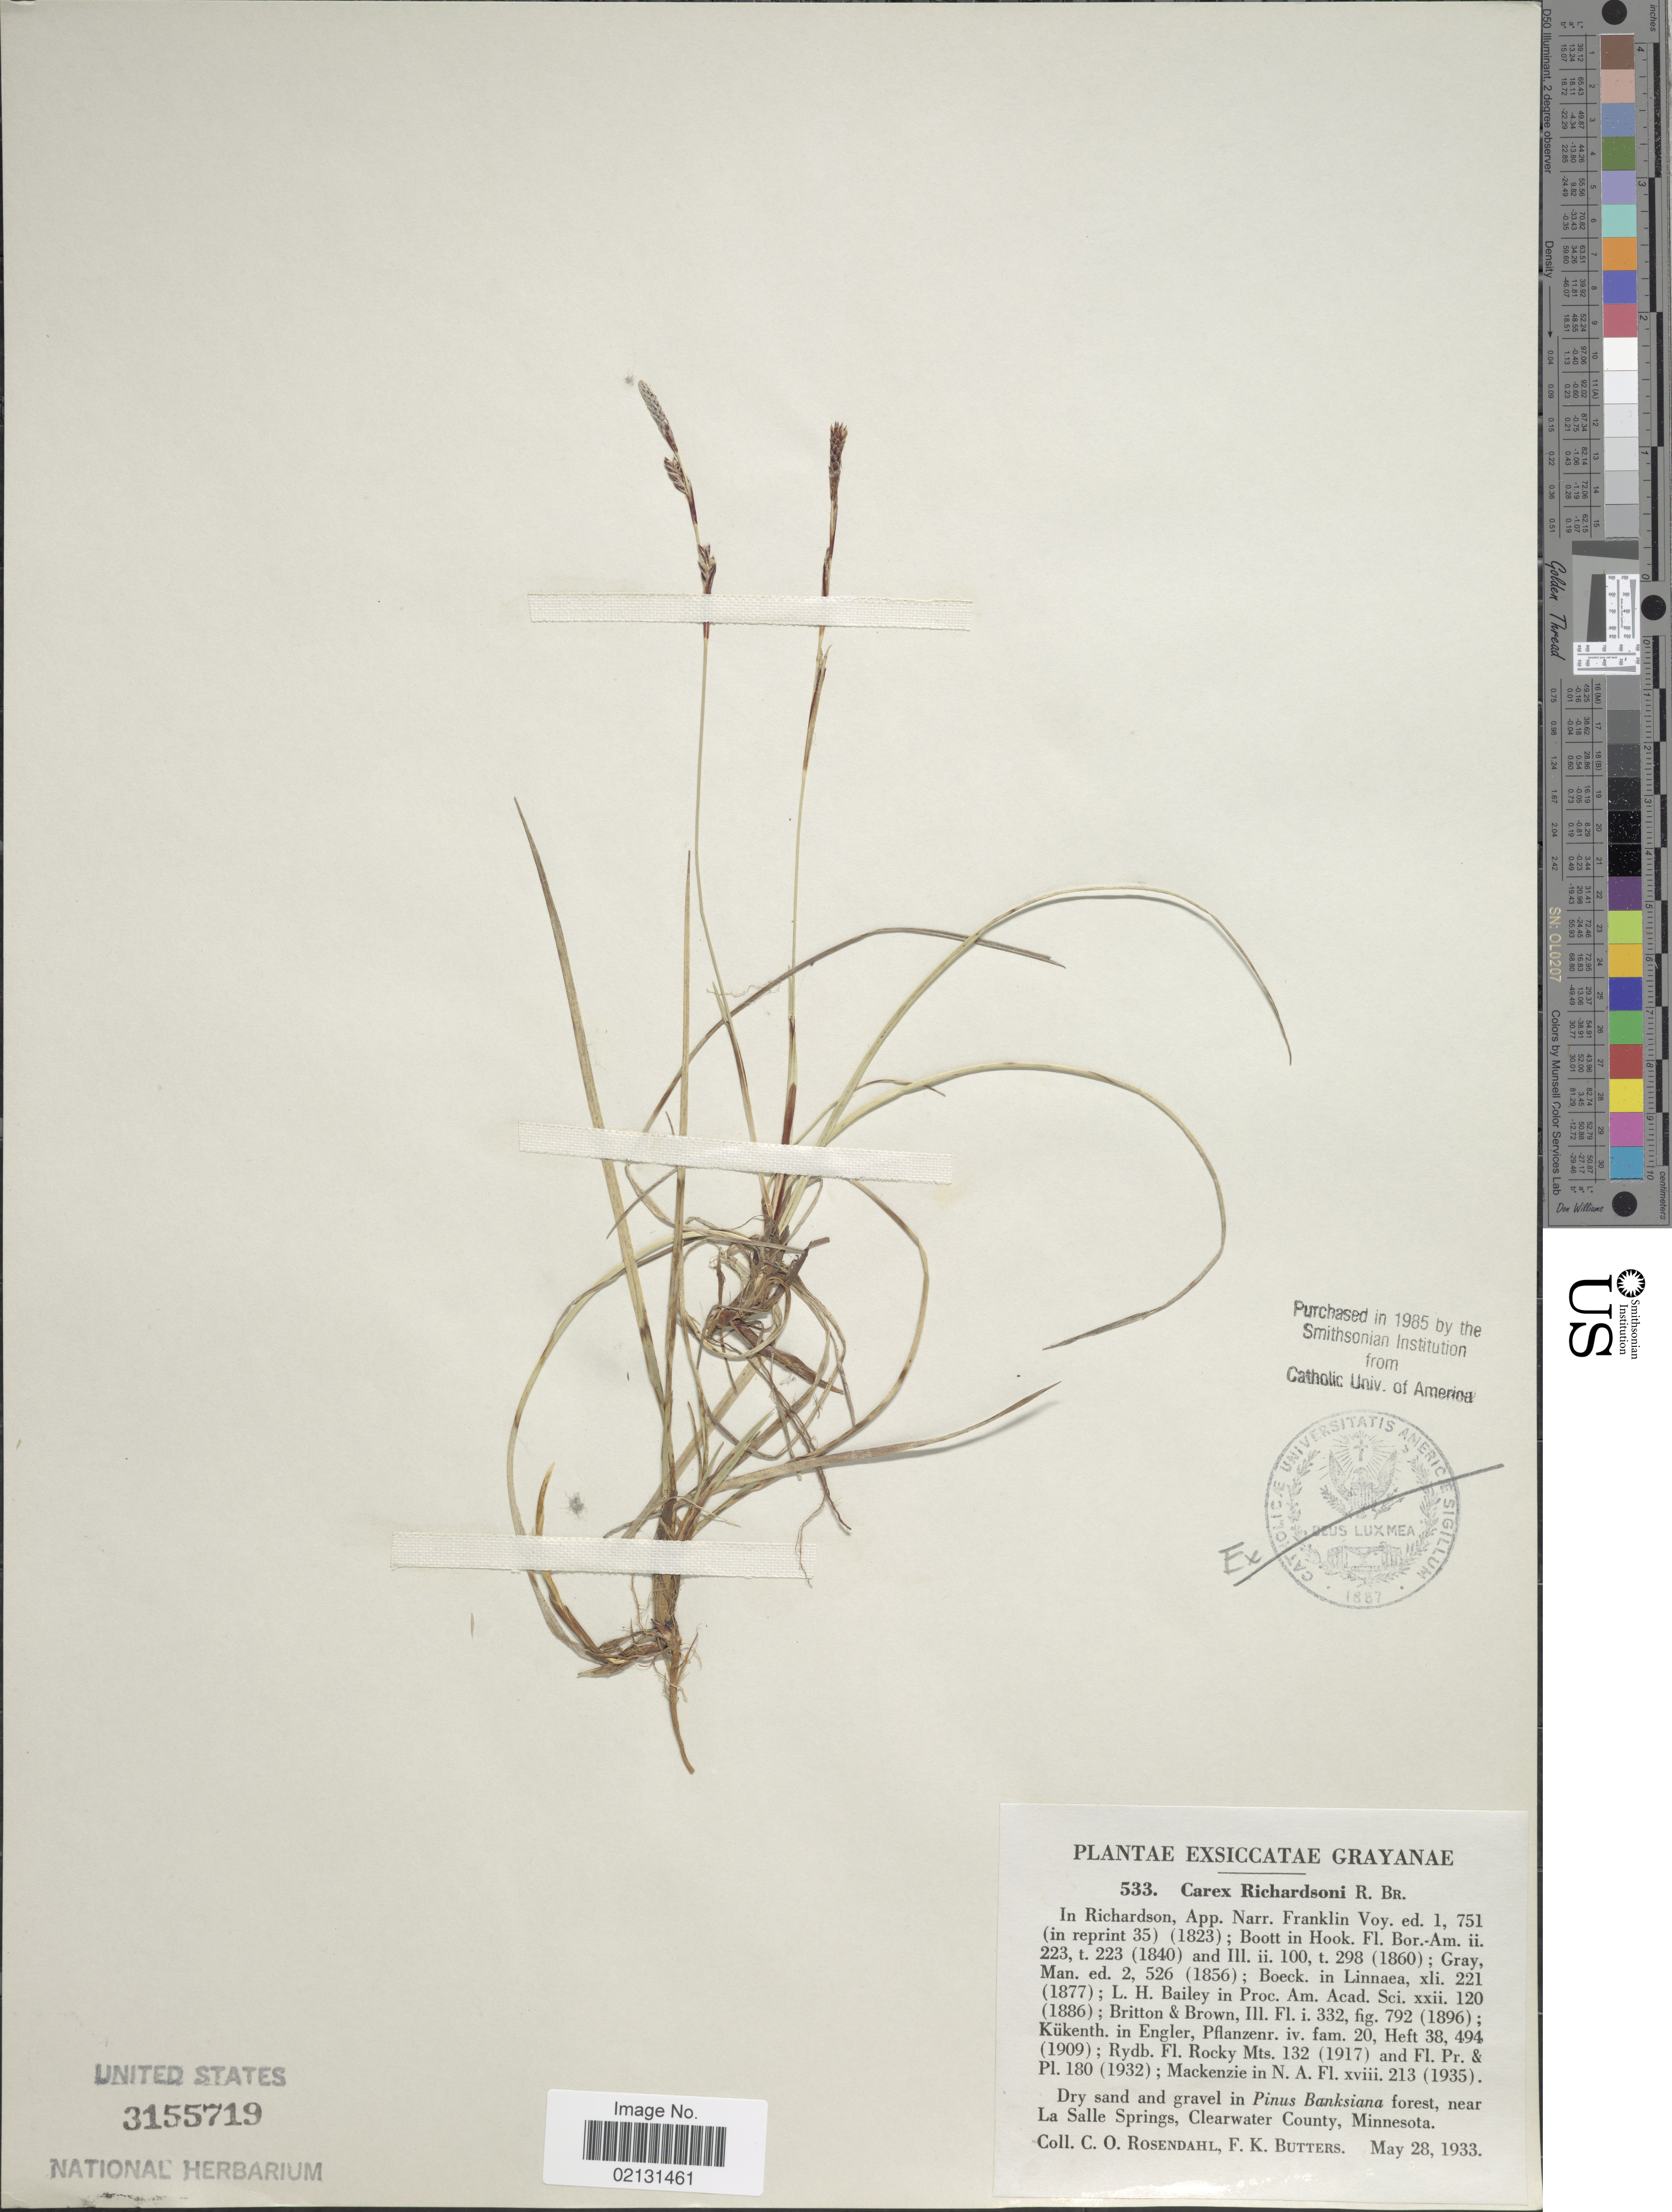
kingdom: Plantae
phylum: Tracheophyta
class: Liliopsida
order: Poales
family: Cyperaceae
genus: Carex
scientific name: Carex richardsonii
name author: R. Br.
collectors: C. O. Rosendahl & F. K. Butters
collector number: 533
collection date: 1933-05-28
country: United States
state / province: Minnesota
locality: Near La Salle Springs, Clearwater County, Grayanae.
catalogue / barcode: US 3155719